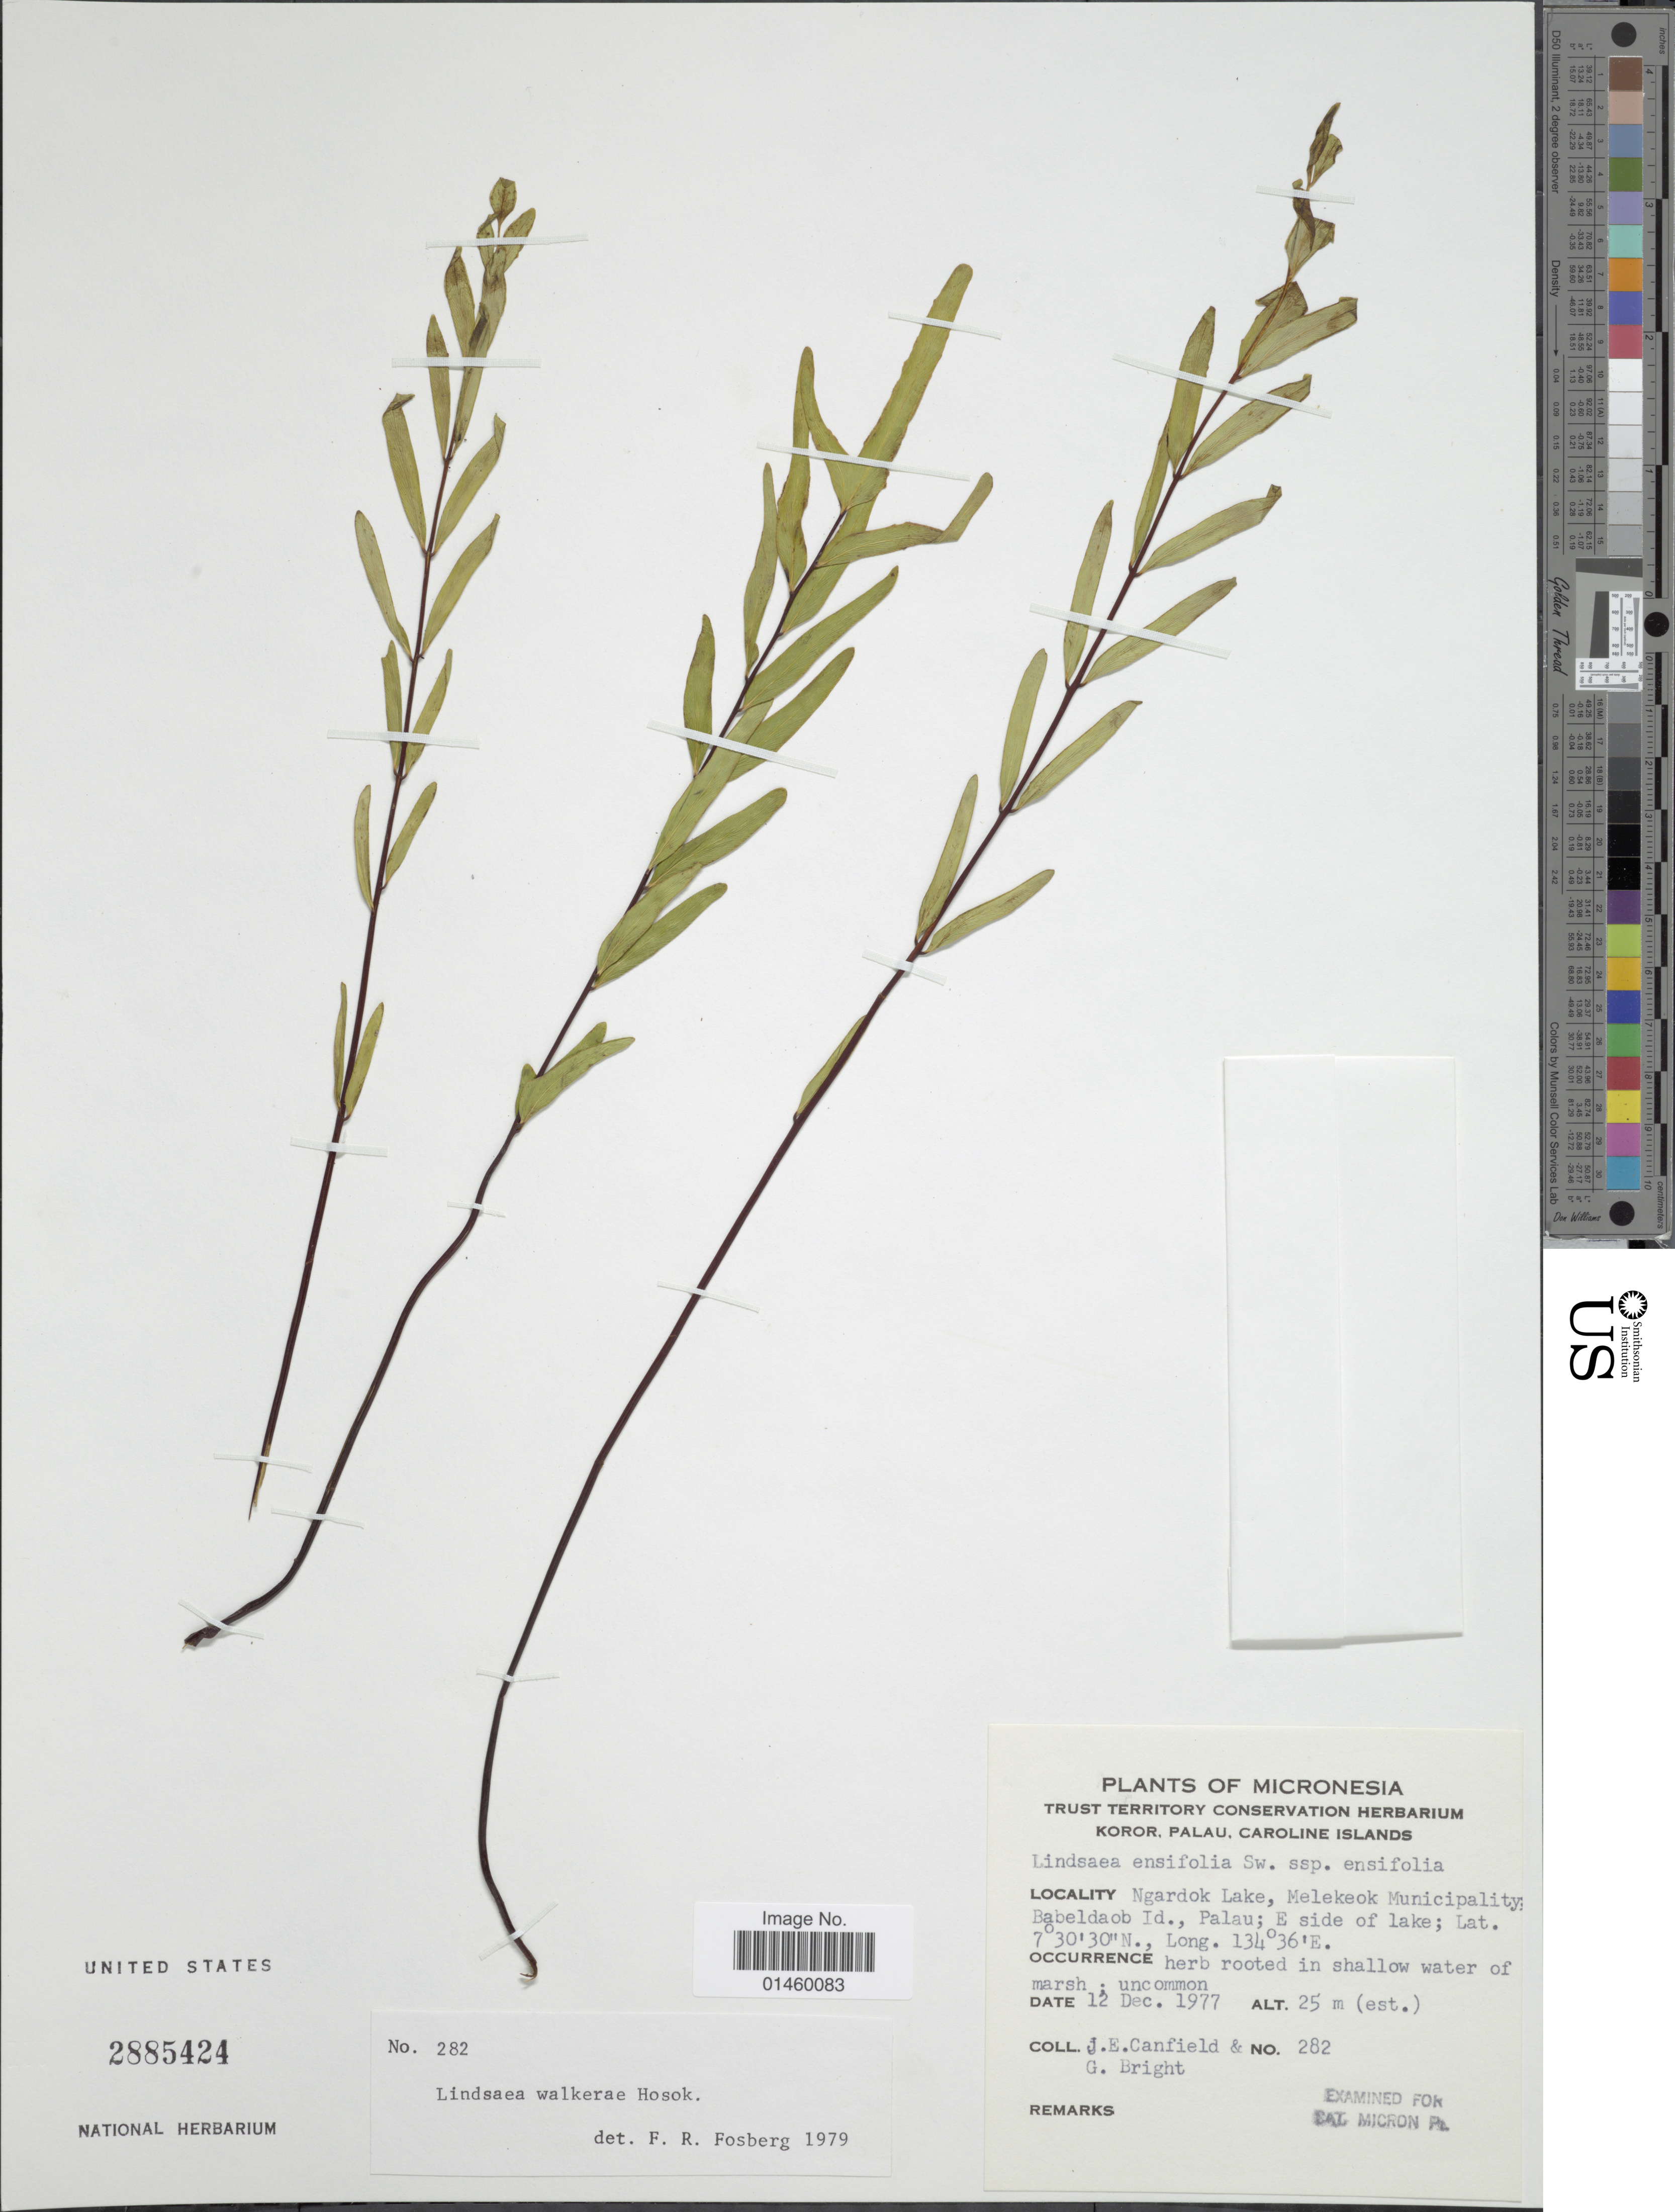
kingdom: Plantae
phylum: Tracheophyta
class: Polypodiopsida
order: Polypodiales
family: Lindsaeaceae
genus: Lindsaea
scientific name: Lindsaea walkerae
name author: Hosok.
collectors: J. E. Canfield & G. Bright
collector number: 282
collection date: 1977-12-12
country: Palau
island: Babeldaob [Babelthuap]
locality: Micronesia. Ngardok Lake, Melekeok Muncipality, Babeldaob Id., Palau; E side of lake.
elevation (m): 25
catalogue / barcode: US 285424